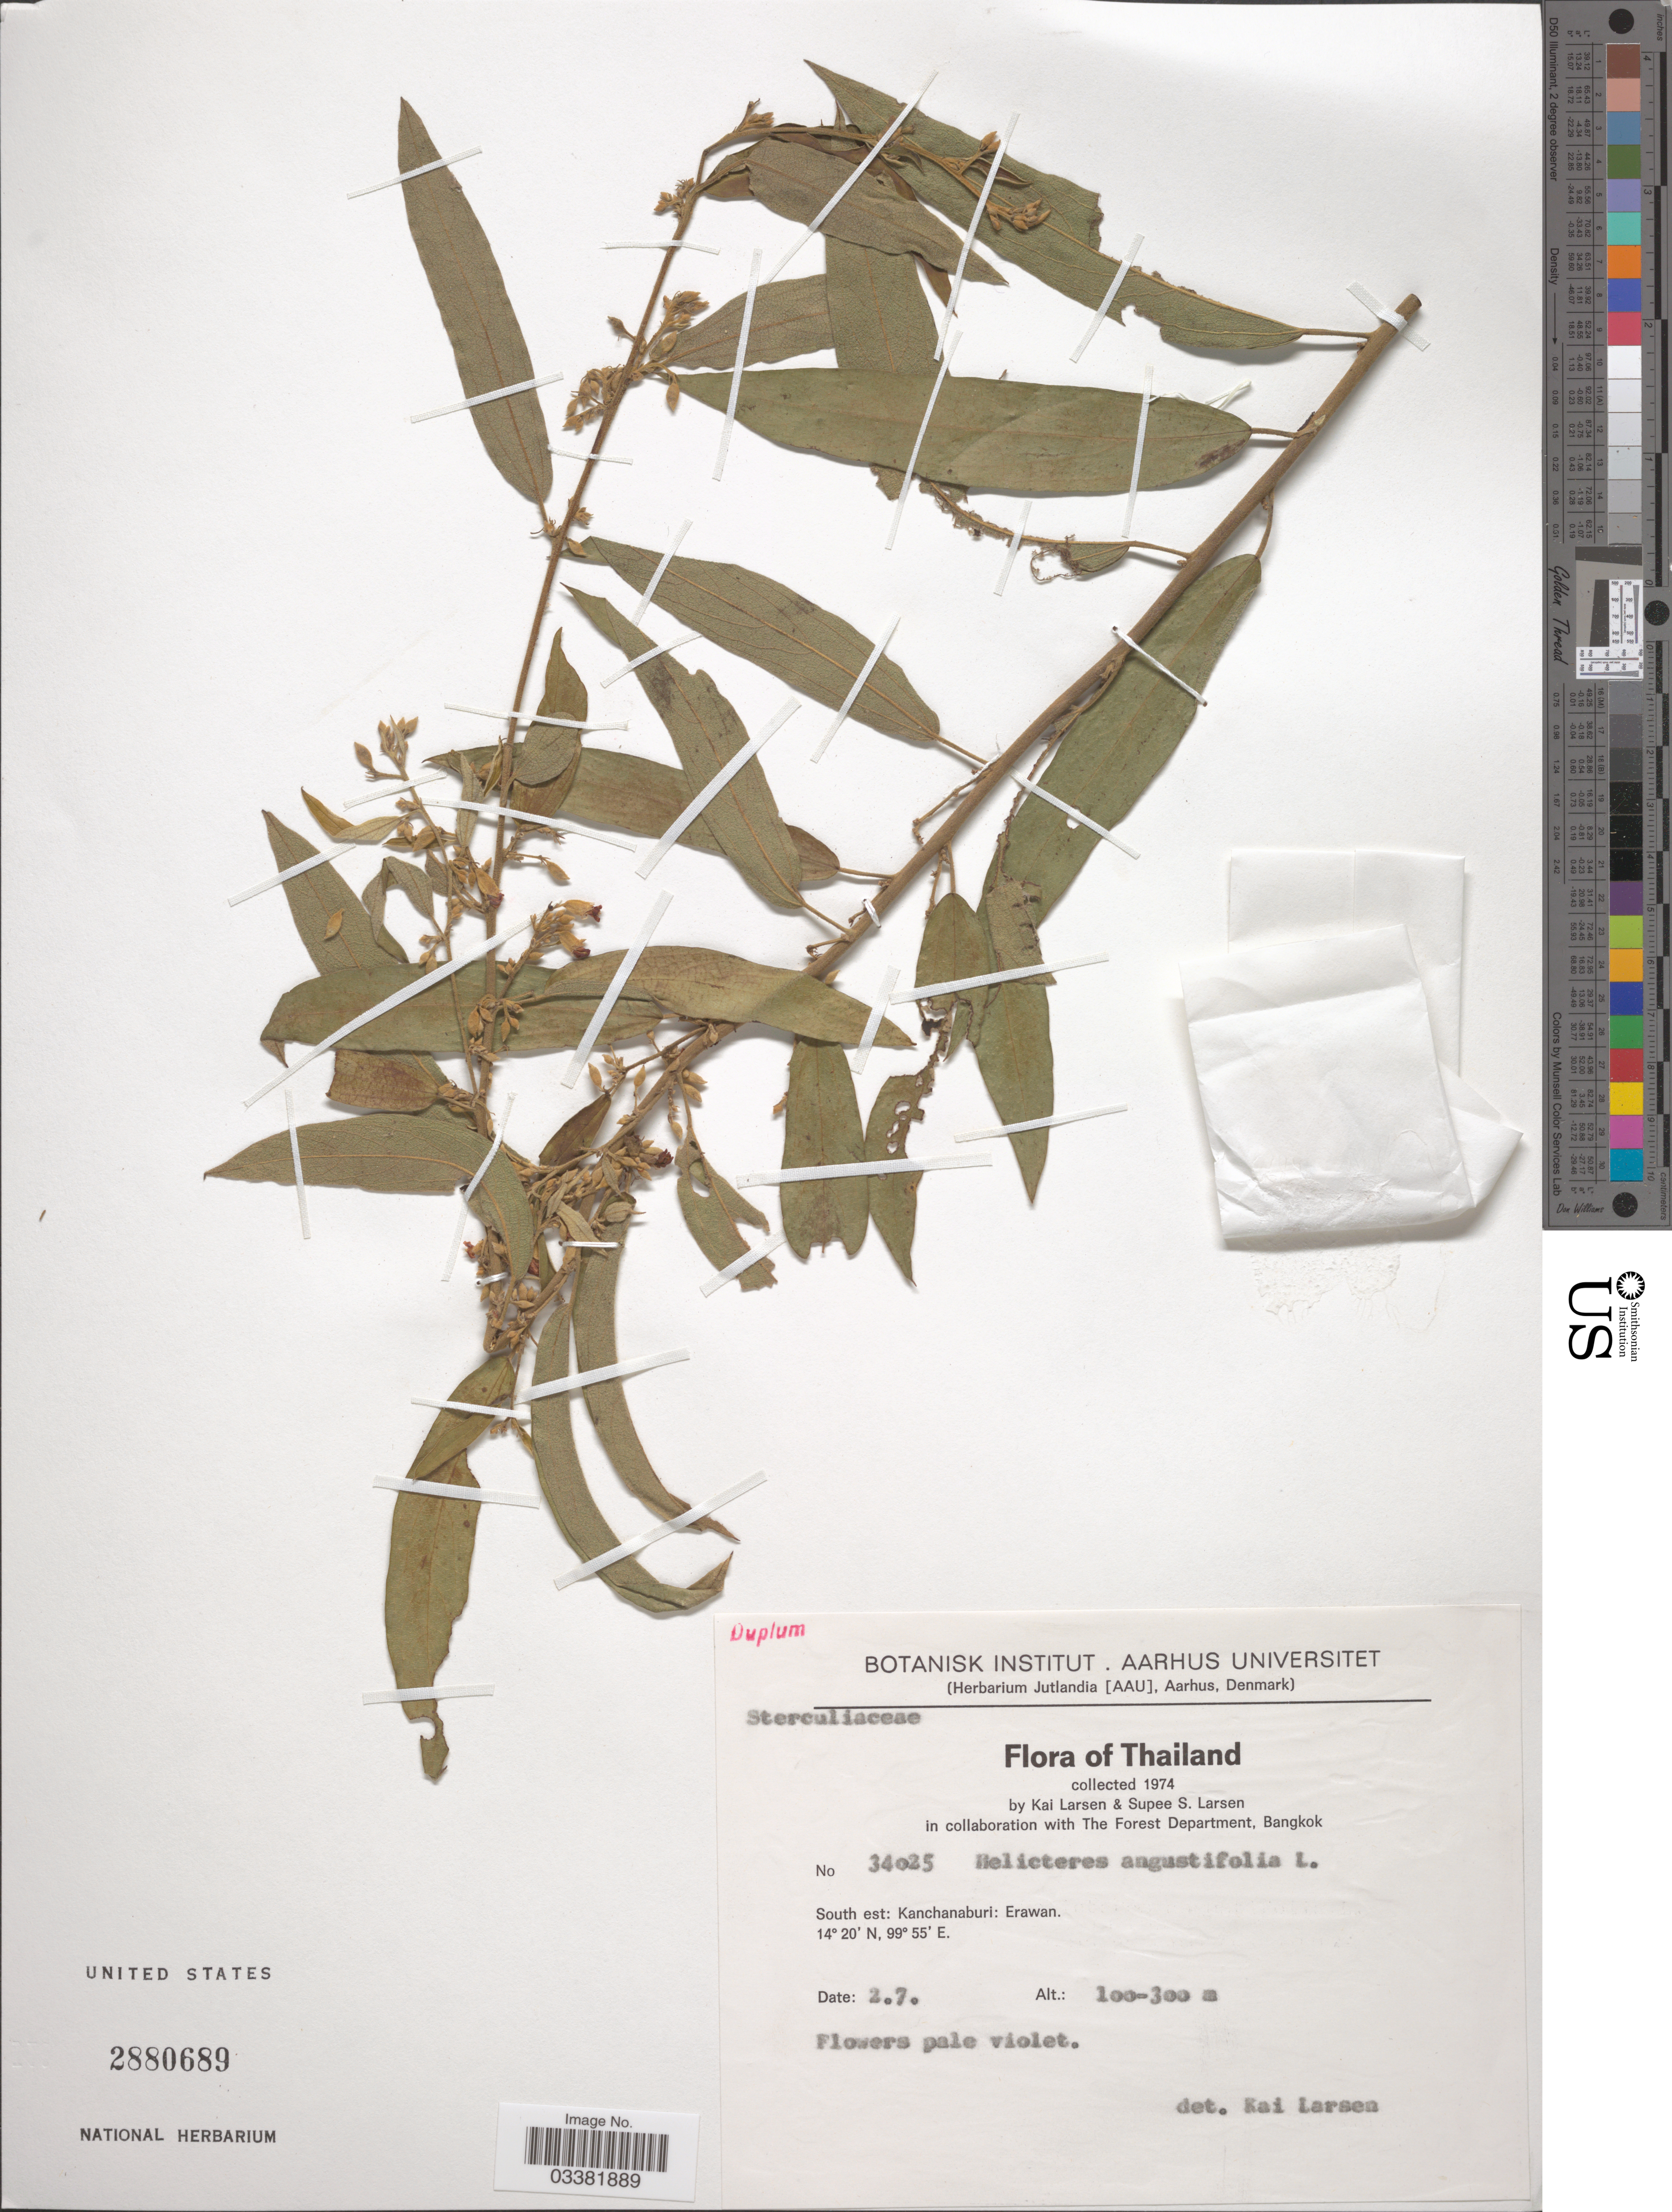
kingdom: Plantae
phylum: Tracheophyta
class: Magnoliopsida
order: Malvales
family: Malvaceae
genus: Helicteres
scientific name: Helicteres angustifolia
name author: L.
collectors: K. Larsen & S. Larsen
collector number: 34025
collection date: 1974-07-02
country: Thailand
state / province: Kanchanaburi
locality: South est: Erawan.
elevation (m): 100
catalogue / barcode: US 2880689